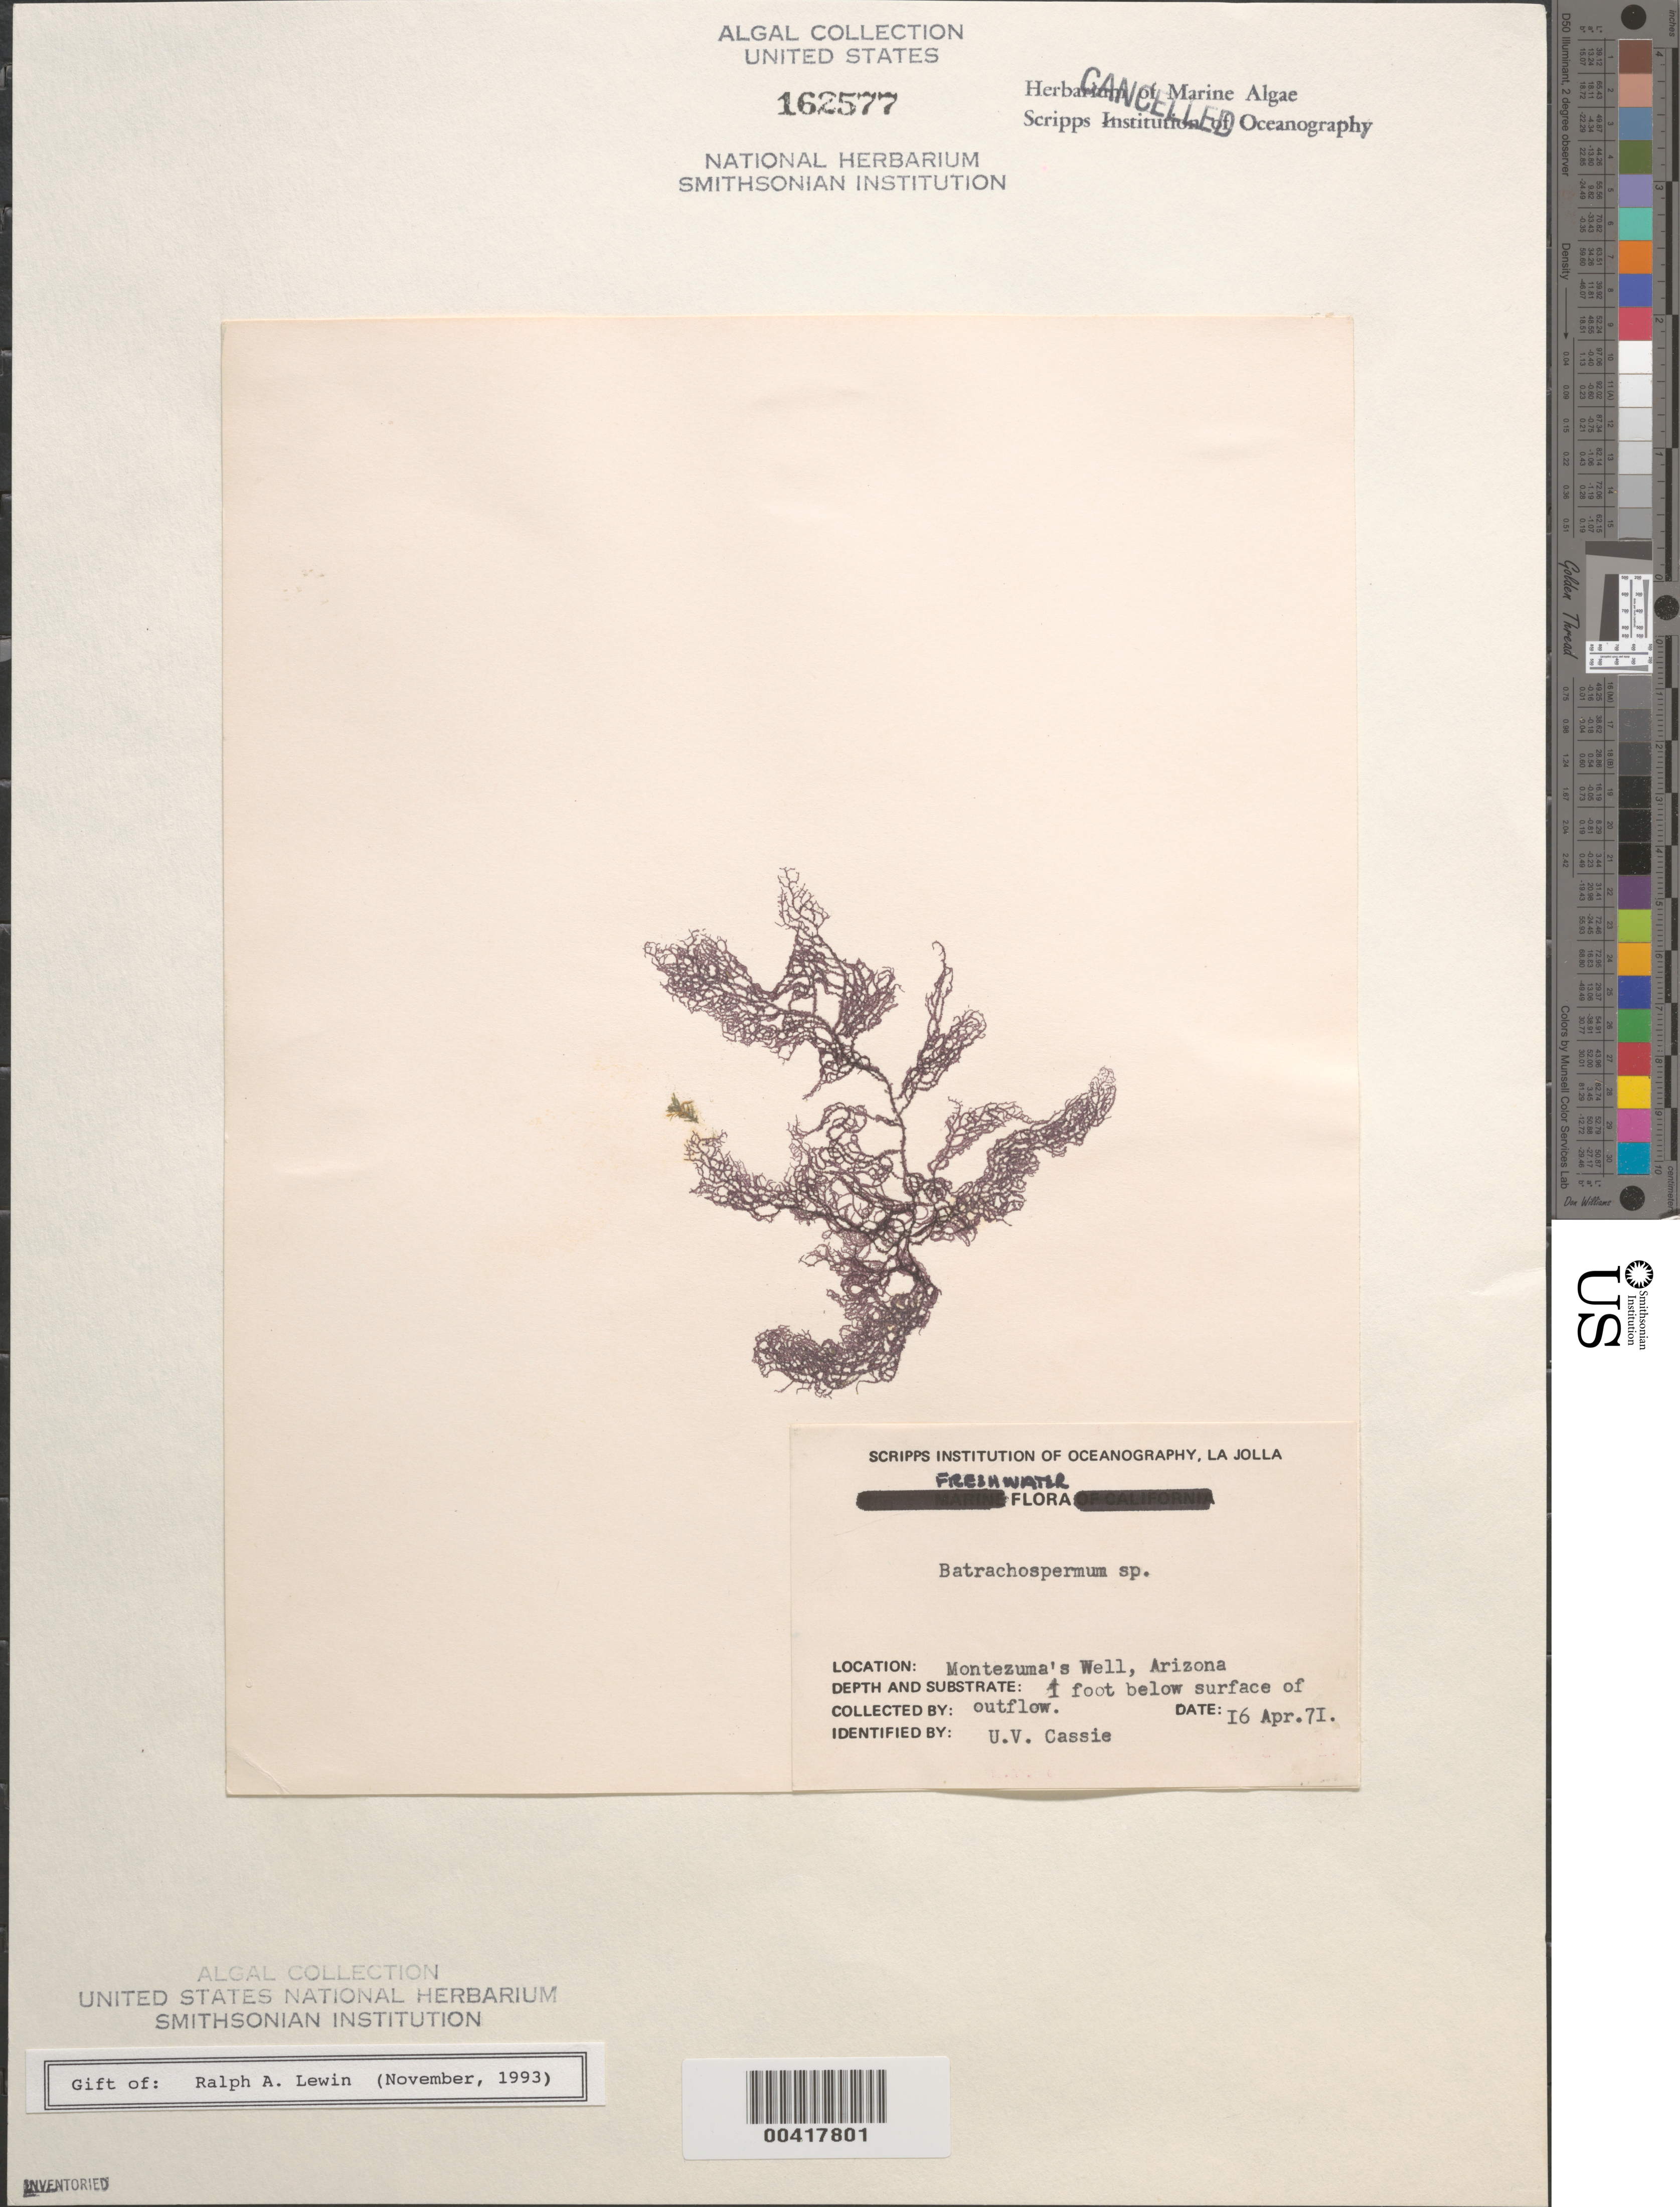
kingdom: Plantae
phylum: Rhodophyta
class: Florideophyceae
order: Batrachospermales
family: Batrachospermaceae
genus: Batrachospermum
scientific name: Batrachospermum sp.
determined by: Cassie, U. V.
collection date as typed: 16 Apr 1971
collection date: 1971-04-16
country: United States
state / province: Arizona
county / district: Yavapai County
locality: Montezuma's Well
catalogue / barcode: US 162577